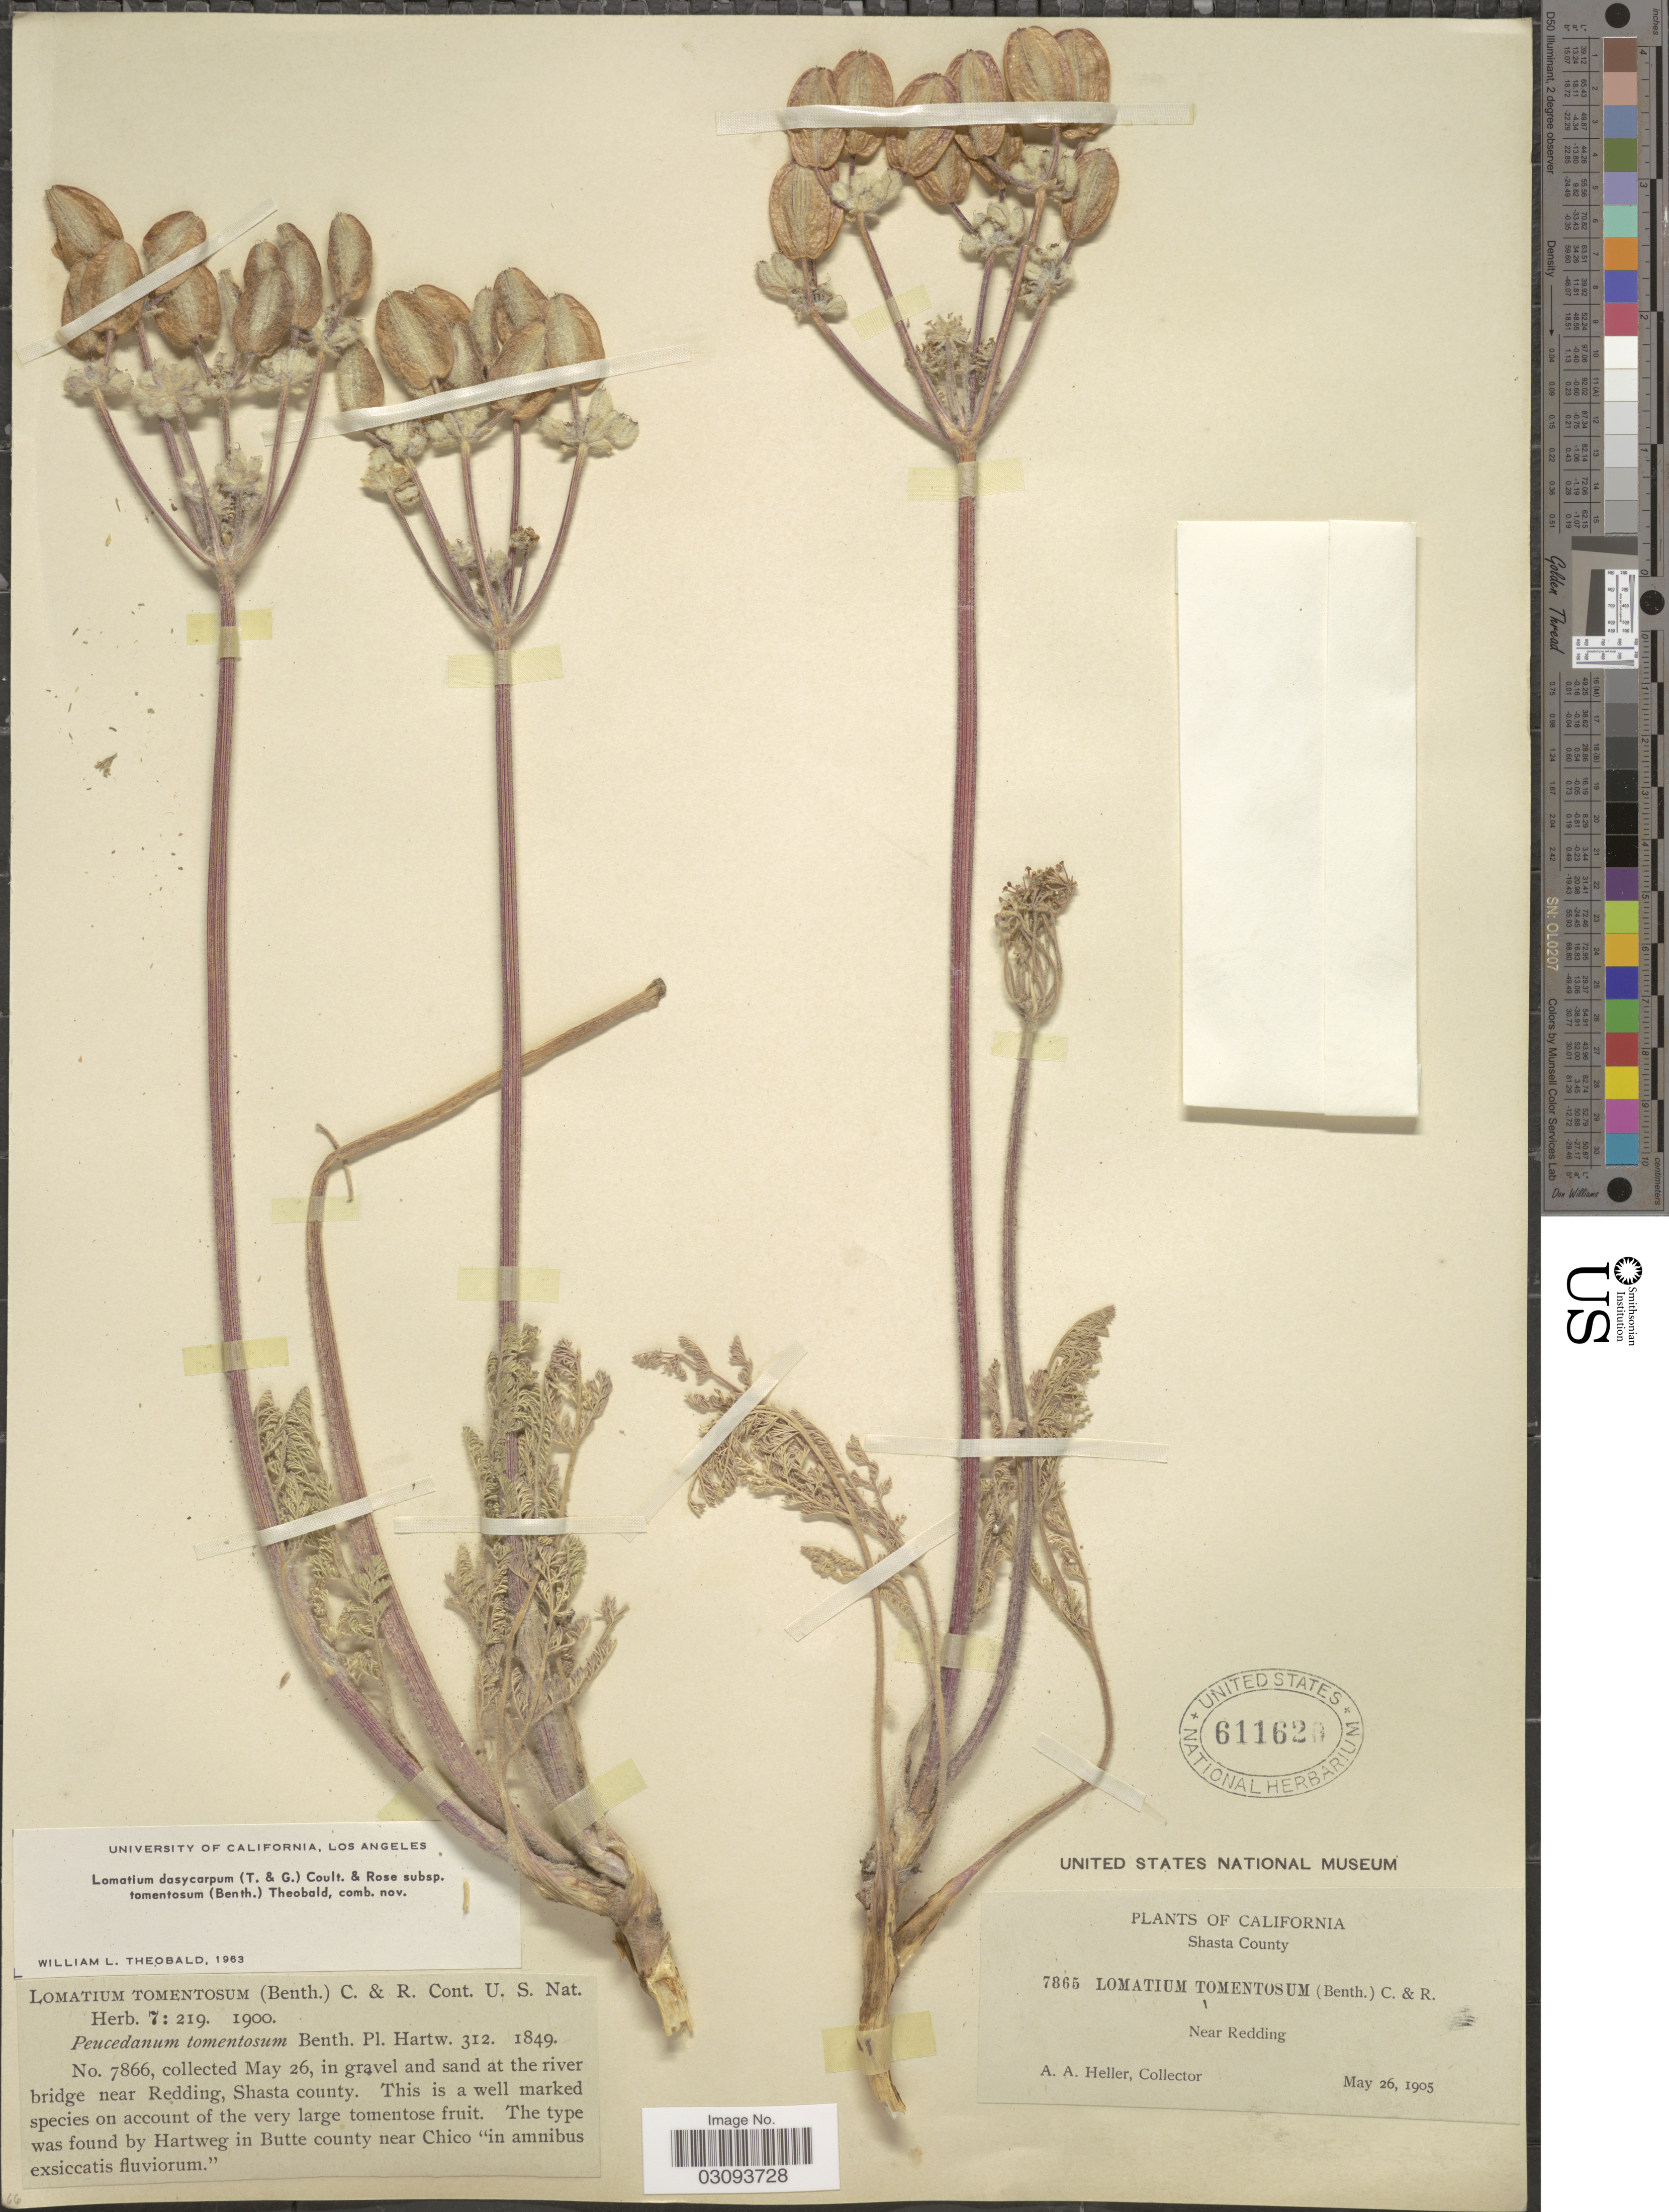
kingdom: Plantae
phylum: Tracheophyta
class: Magnoliopsida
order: Apiales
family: Apiaceae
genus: Lomatium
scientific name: Lomatium dasycarpum subsp. tomentosum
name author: (Benth.) W.L. Theob.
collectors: A. A. Heller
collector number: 7865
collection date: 1905-05-26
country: United States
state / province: California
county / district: Shasta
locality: Shasta County. Near Redding.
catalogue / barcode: US 611620